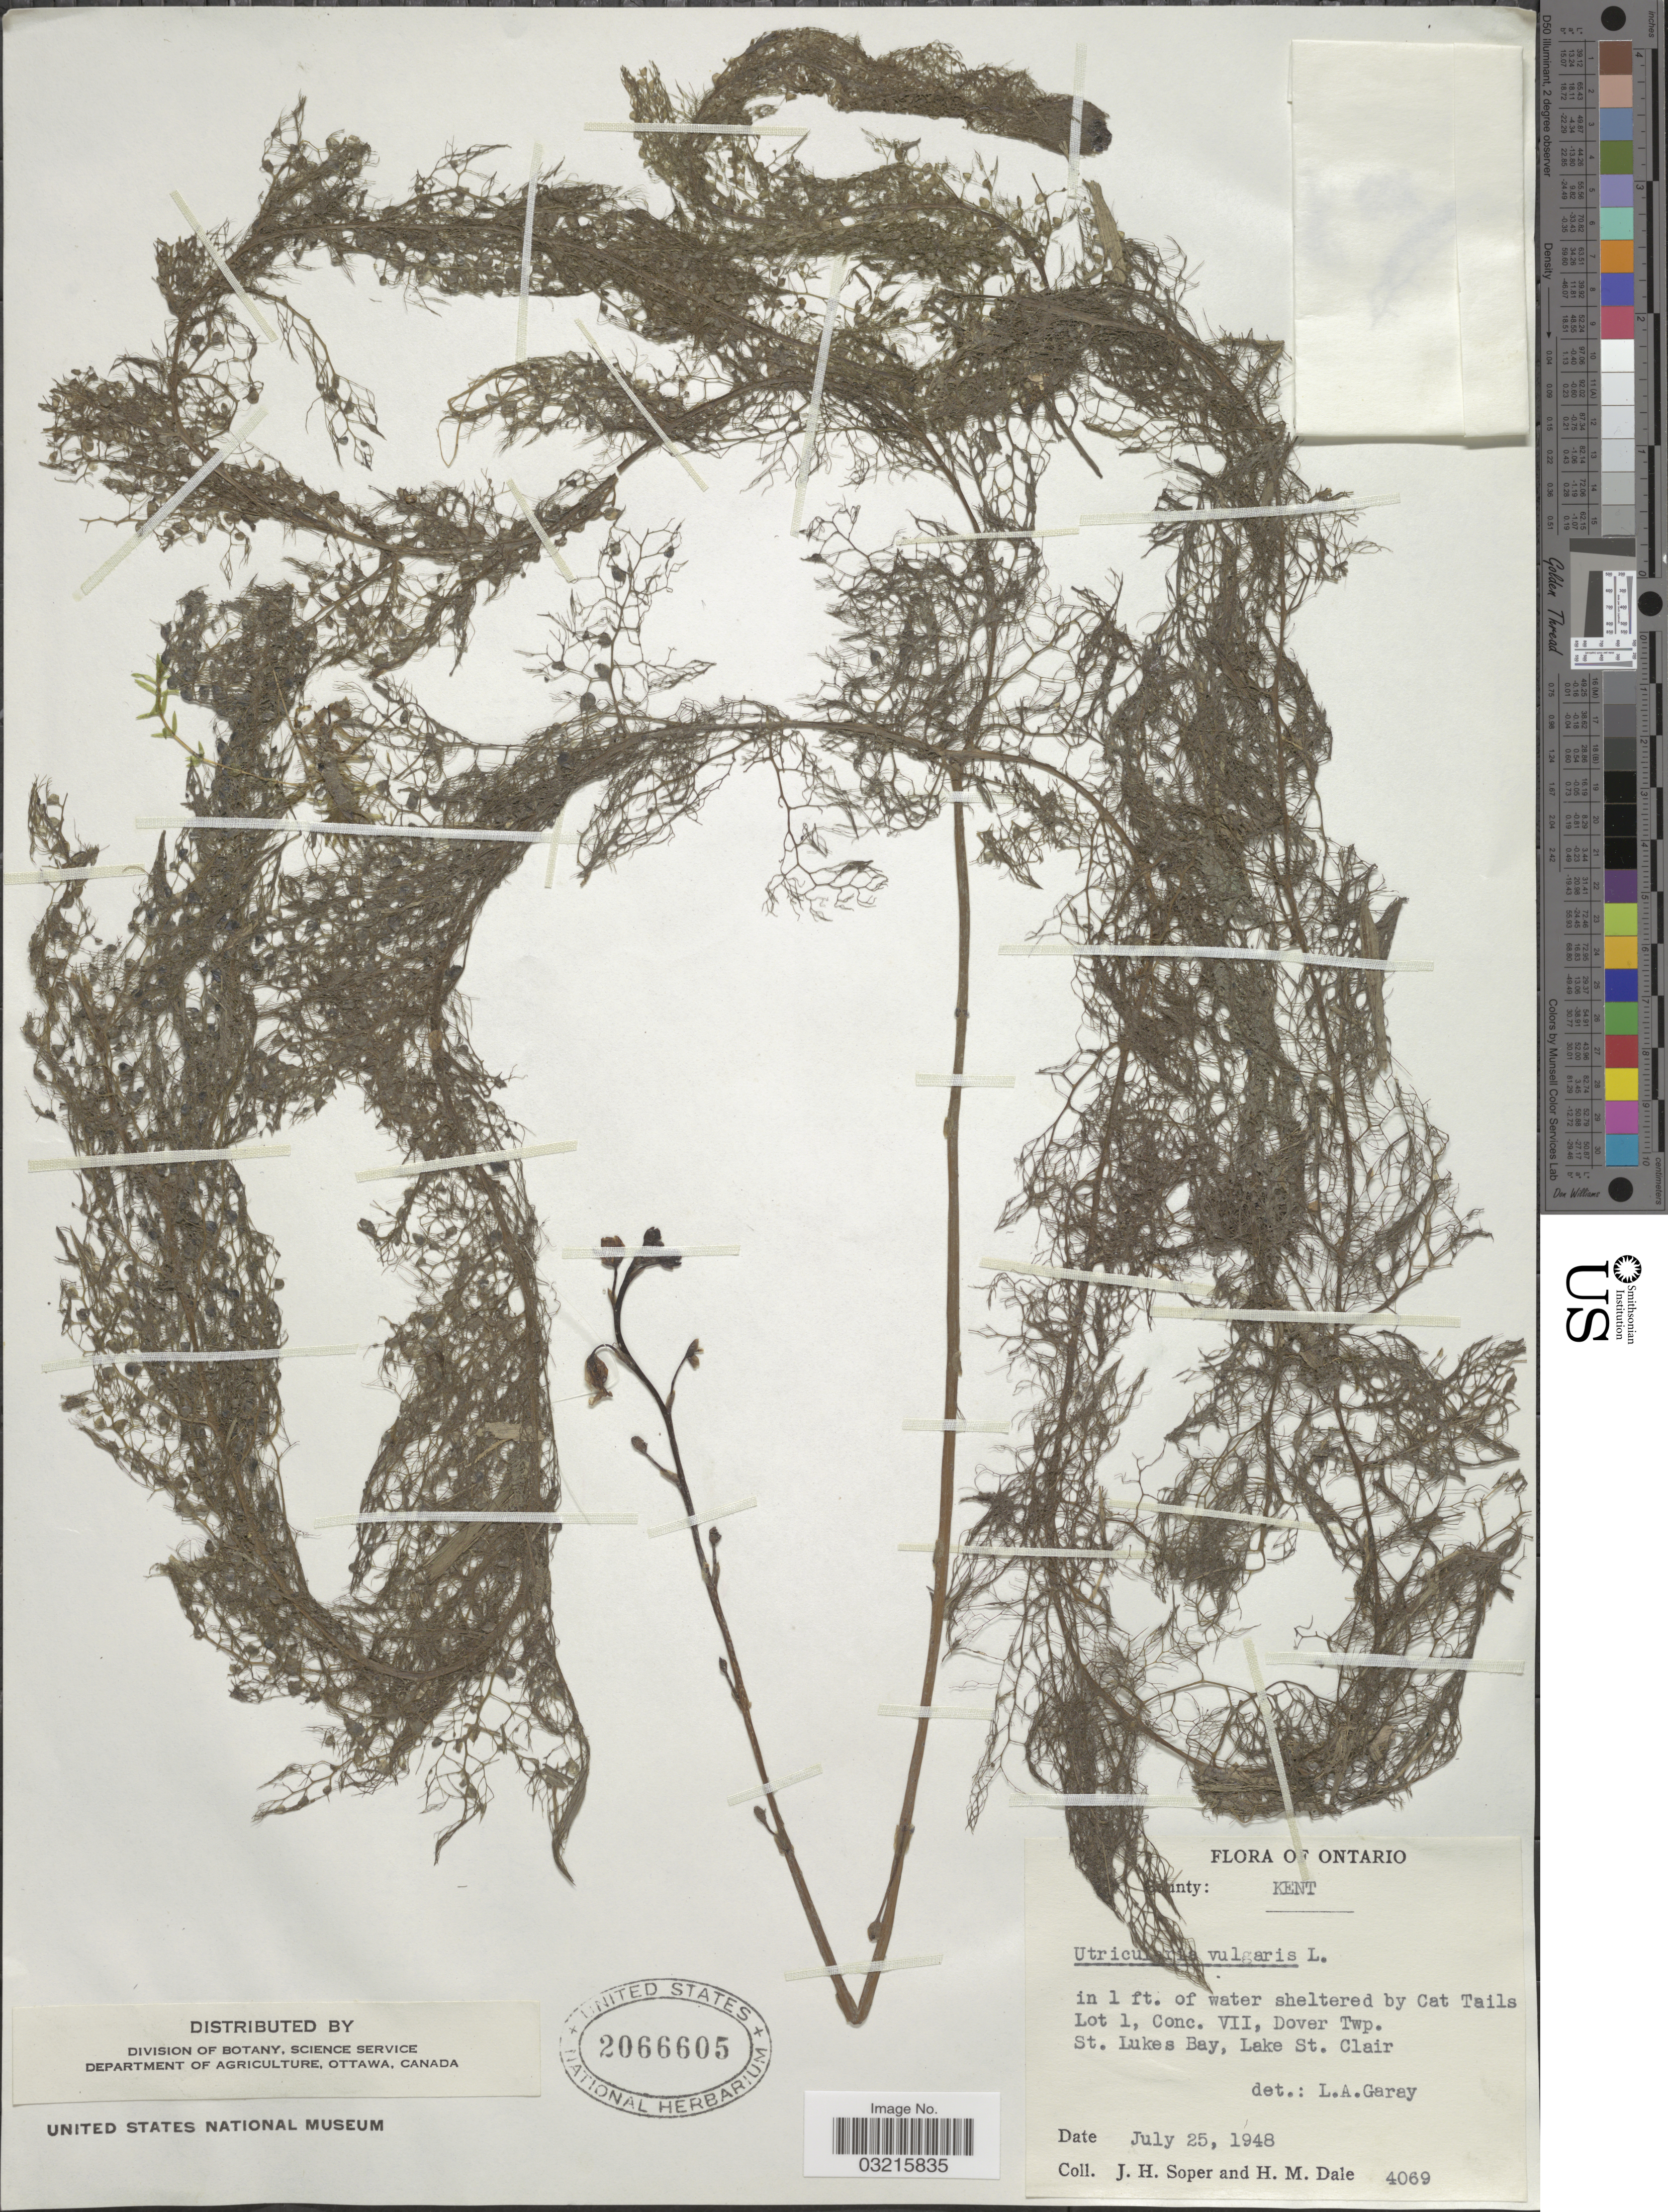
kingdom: Plantae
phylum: Tracheophyta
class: Magnoliopsida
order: Lamiales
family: Lentibulariaceae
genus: Utricularia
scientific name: Utricularia vulgaris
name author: L.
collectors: J. H. Soper & H. M. Dale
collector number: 4069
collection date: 1948-07-25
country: Canada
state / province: Ontario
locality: County: Kent. in 1 ft. of water sheltered by Cat Tails Lot 1, Conc. VII, Dover Twp. St. Lukes Bay, Lake St. Clair.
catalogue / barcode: US 2066605